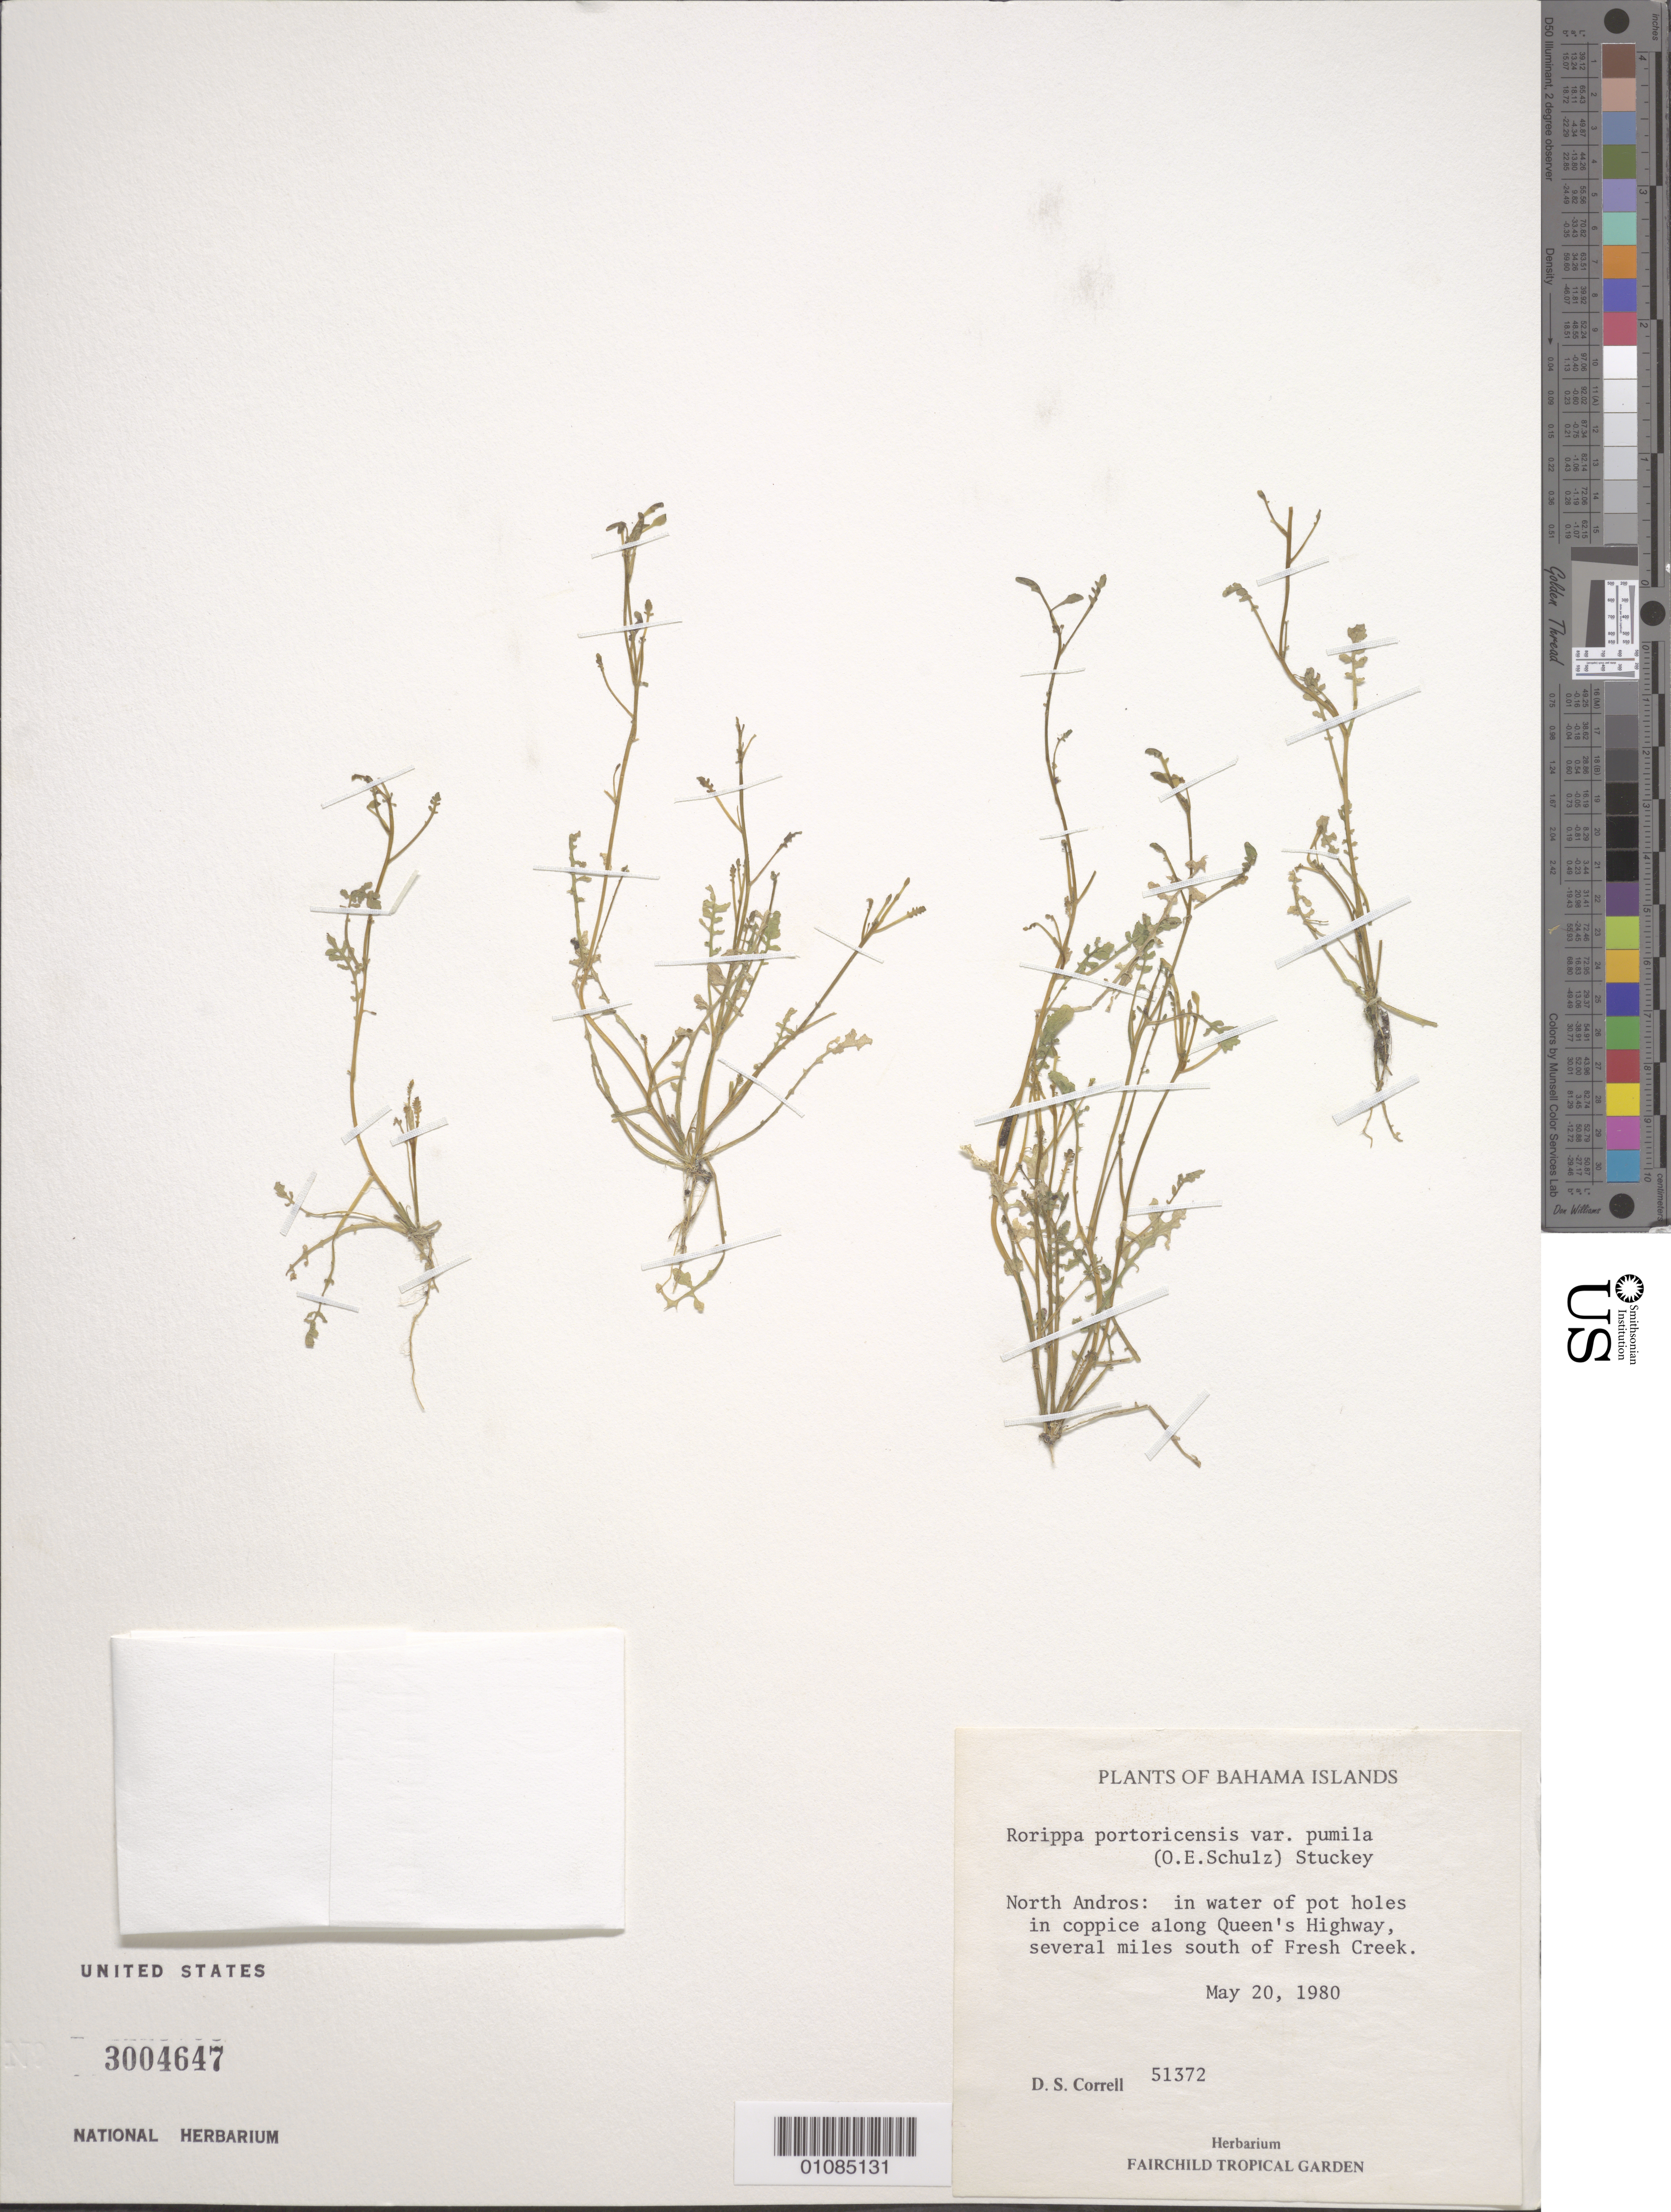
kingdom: Plantae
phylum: Tracheophyta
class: Magnoliopsida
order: Brassicales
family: Brassicaceae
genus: Rorippa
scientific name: Rorippa portoricensis var. pumilum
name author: (O.E. Schulz) Stuckey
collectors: D. S. Correll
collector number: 51372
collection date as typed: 20 May 1980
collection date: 1980-05-20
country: Bahamas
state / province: North Andros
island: Andros I.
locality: In water of pot holes in coppices along Queen's Highway, several miles S of Fresh Creek.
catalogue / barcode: US 3004647